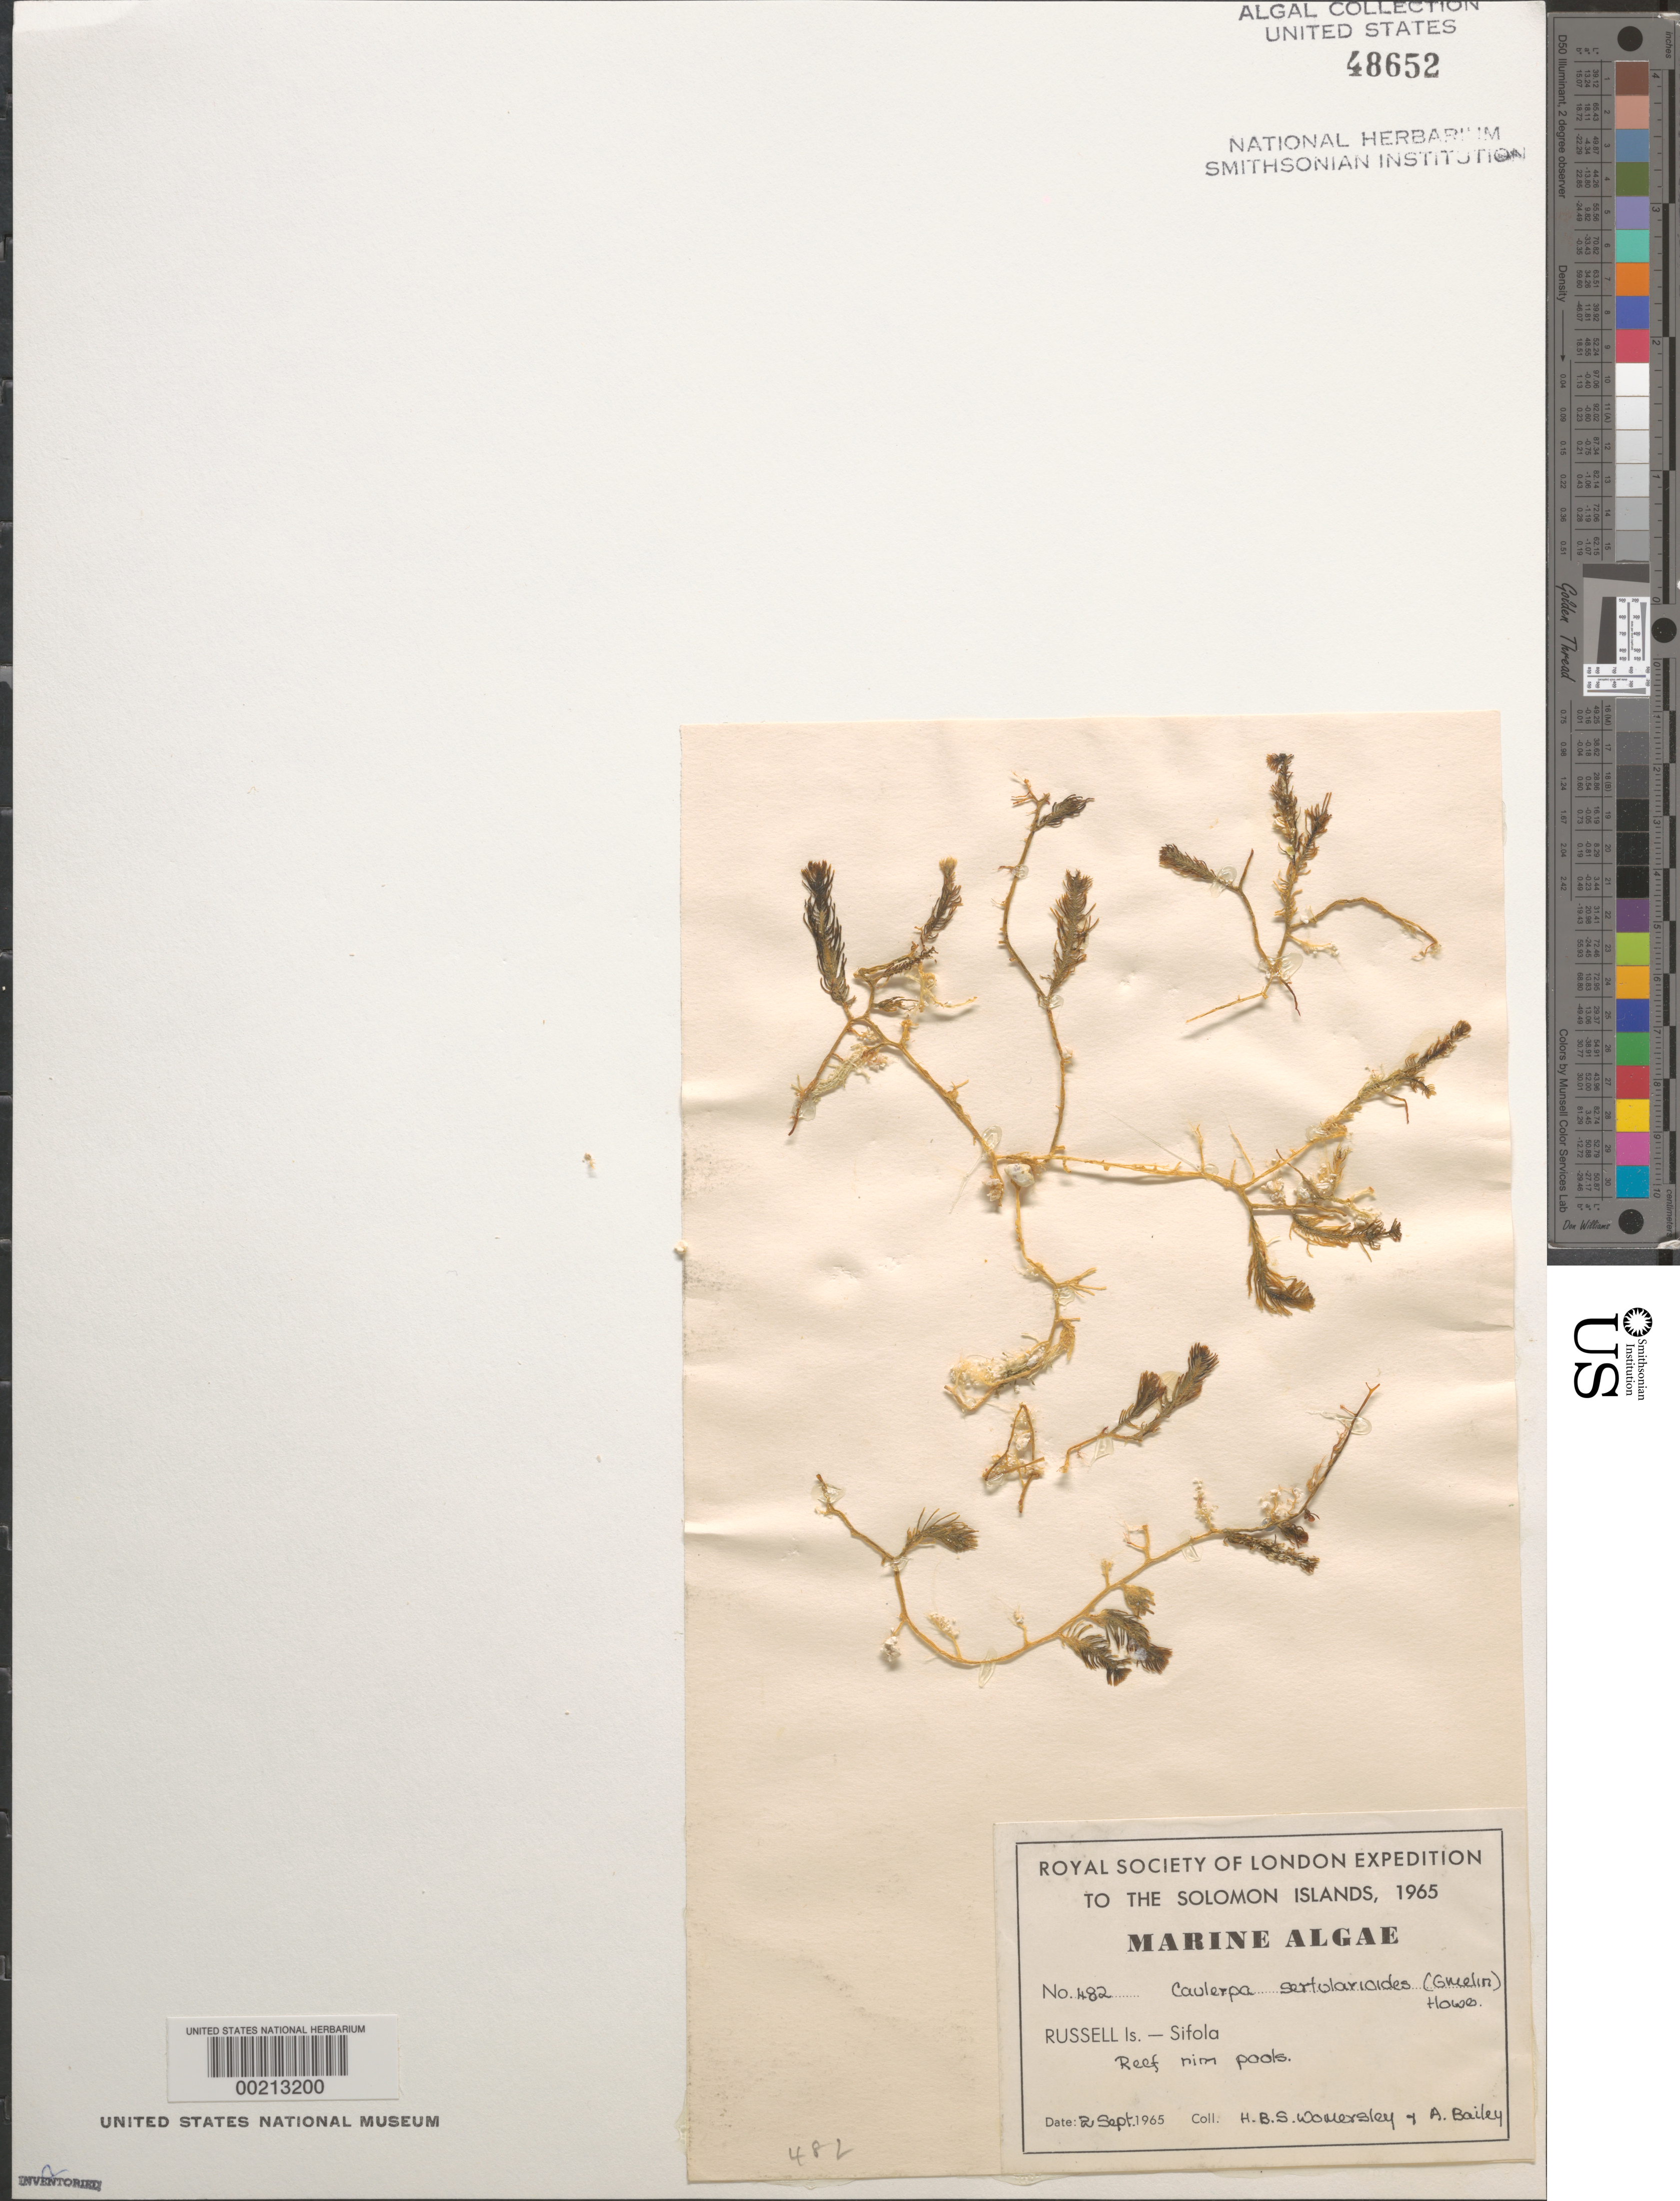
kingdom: Plantae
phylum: Chlorophyta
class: Ulvophyceae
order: Bryopsidales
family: Caulerpaceae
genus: Caulerpa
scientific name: Caulerpa sertularioides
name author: (S.G. Gmel.) M. Howe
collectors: H. B. S. Womersley & A. Bailey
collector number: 482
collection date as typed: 02 Sep 1965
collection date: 1965-09-02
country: Solomon Islands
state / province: Central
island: Mbanika [Banika]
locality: Sifola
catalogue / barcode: US 48652